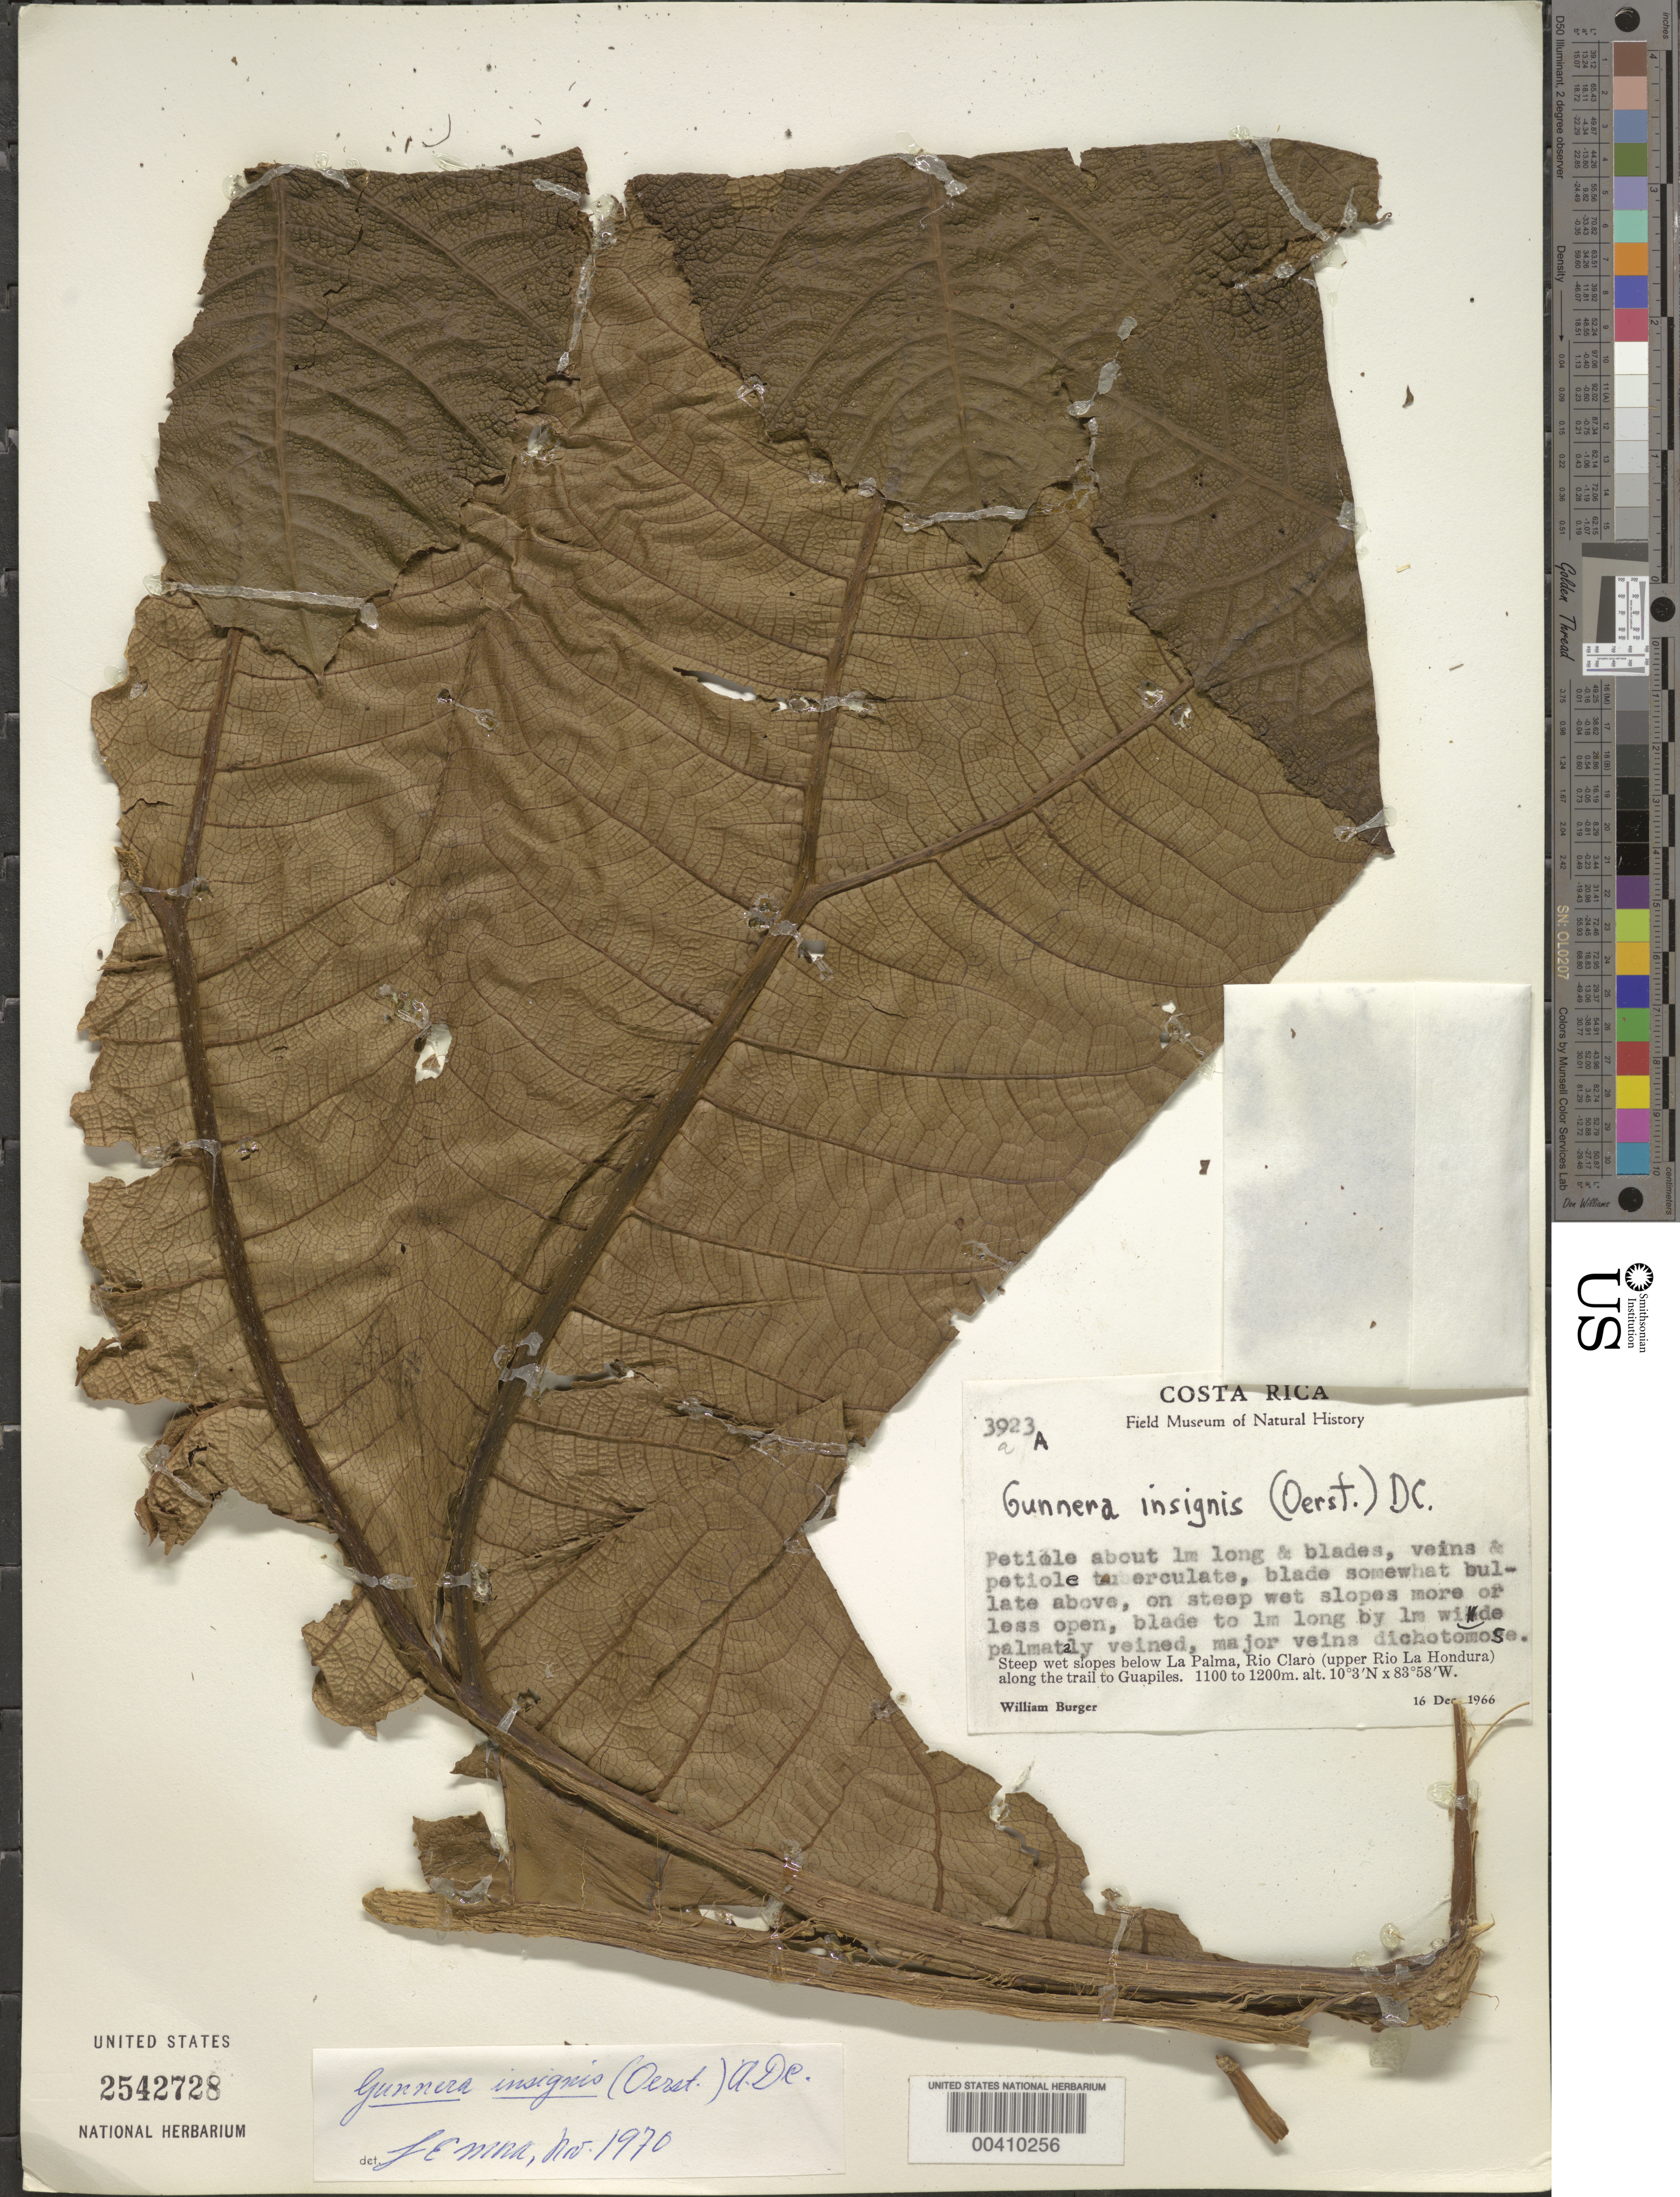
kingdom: Plantae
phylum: Tracheophyta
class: Magnoliopsida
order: Gunnerales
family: Gunneraceae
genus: Gunnera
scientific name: Gunnera insignis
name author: (Oerst.) A. DC.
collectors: W. Burger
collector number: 3923A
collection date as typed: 16 Dec 1966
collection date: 1966-12-16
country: Costa Rica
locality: Below La Palma, Rio Claro (upper Rio La Hondura) along the trail Guapiles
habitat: Steep wet slopes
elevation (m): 1100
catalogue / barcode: US 2542728